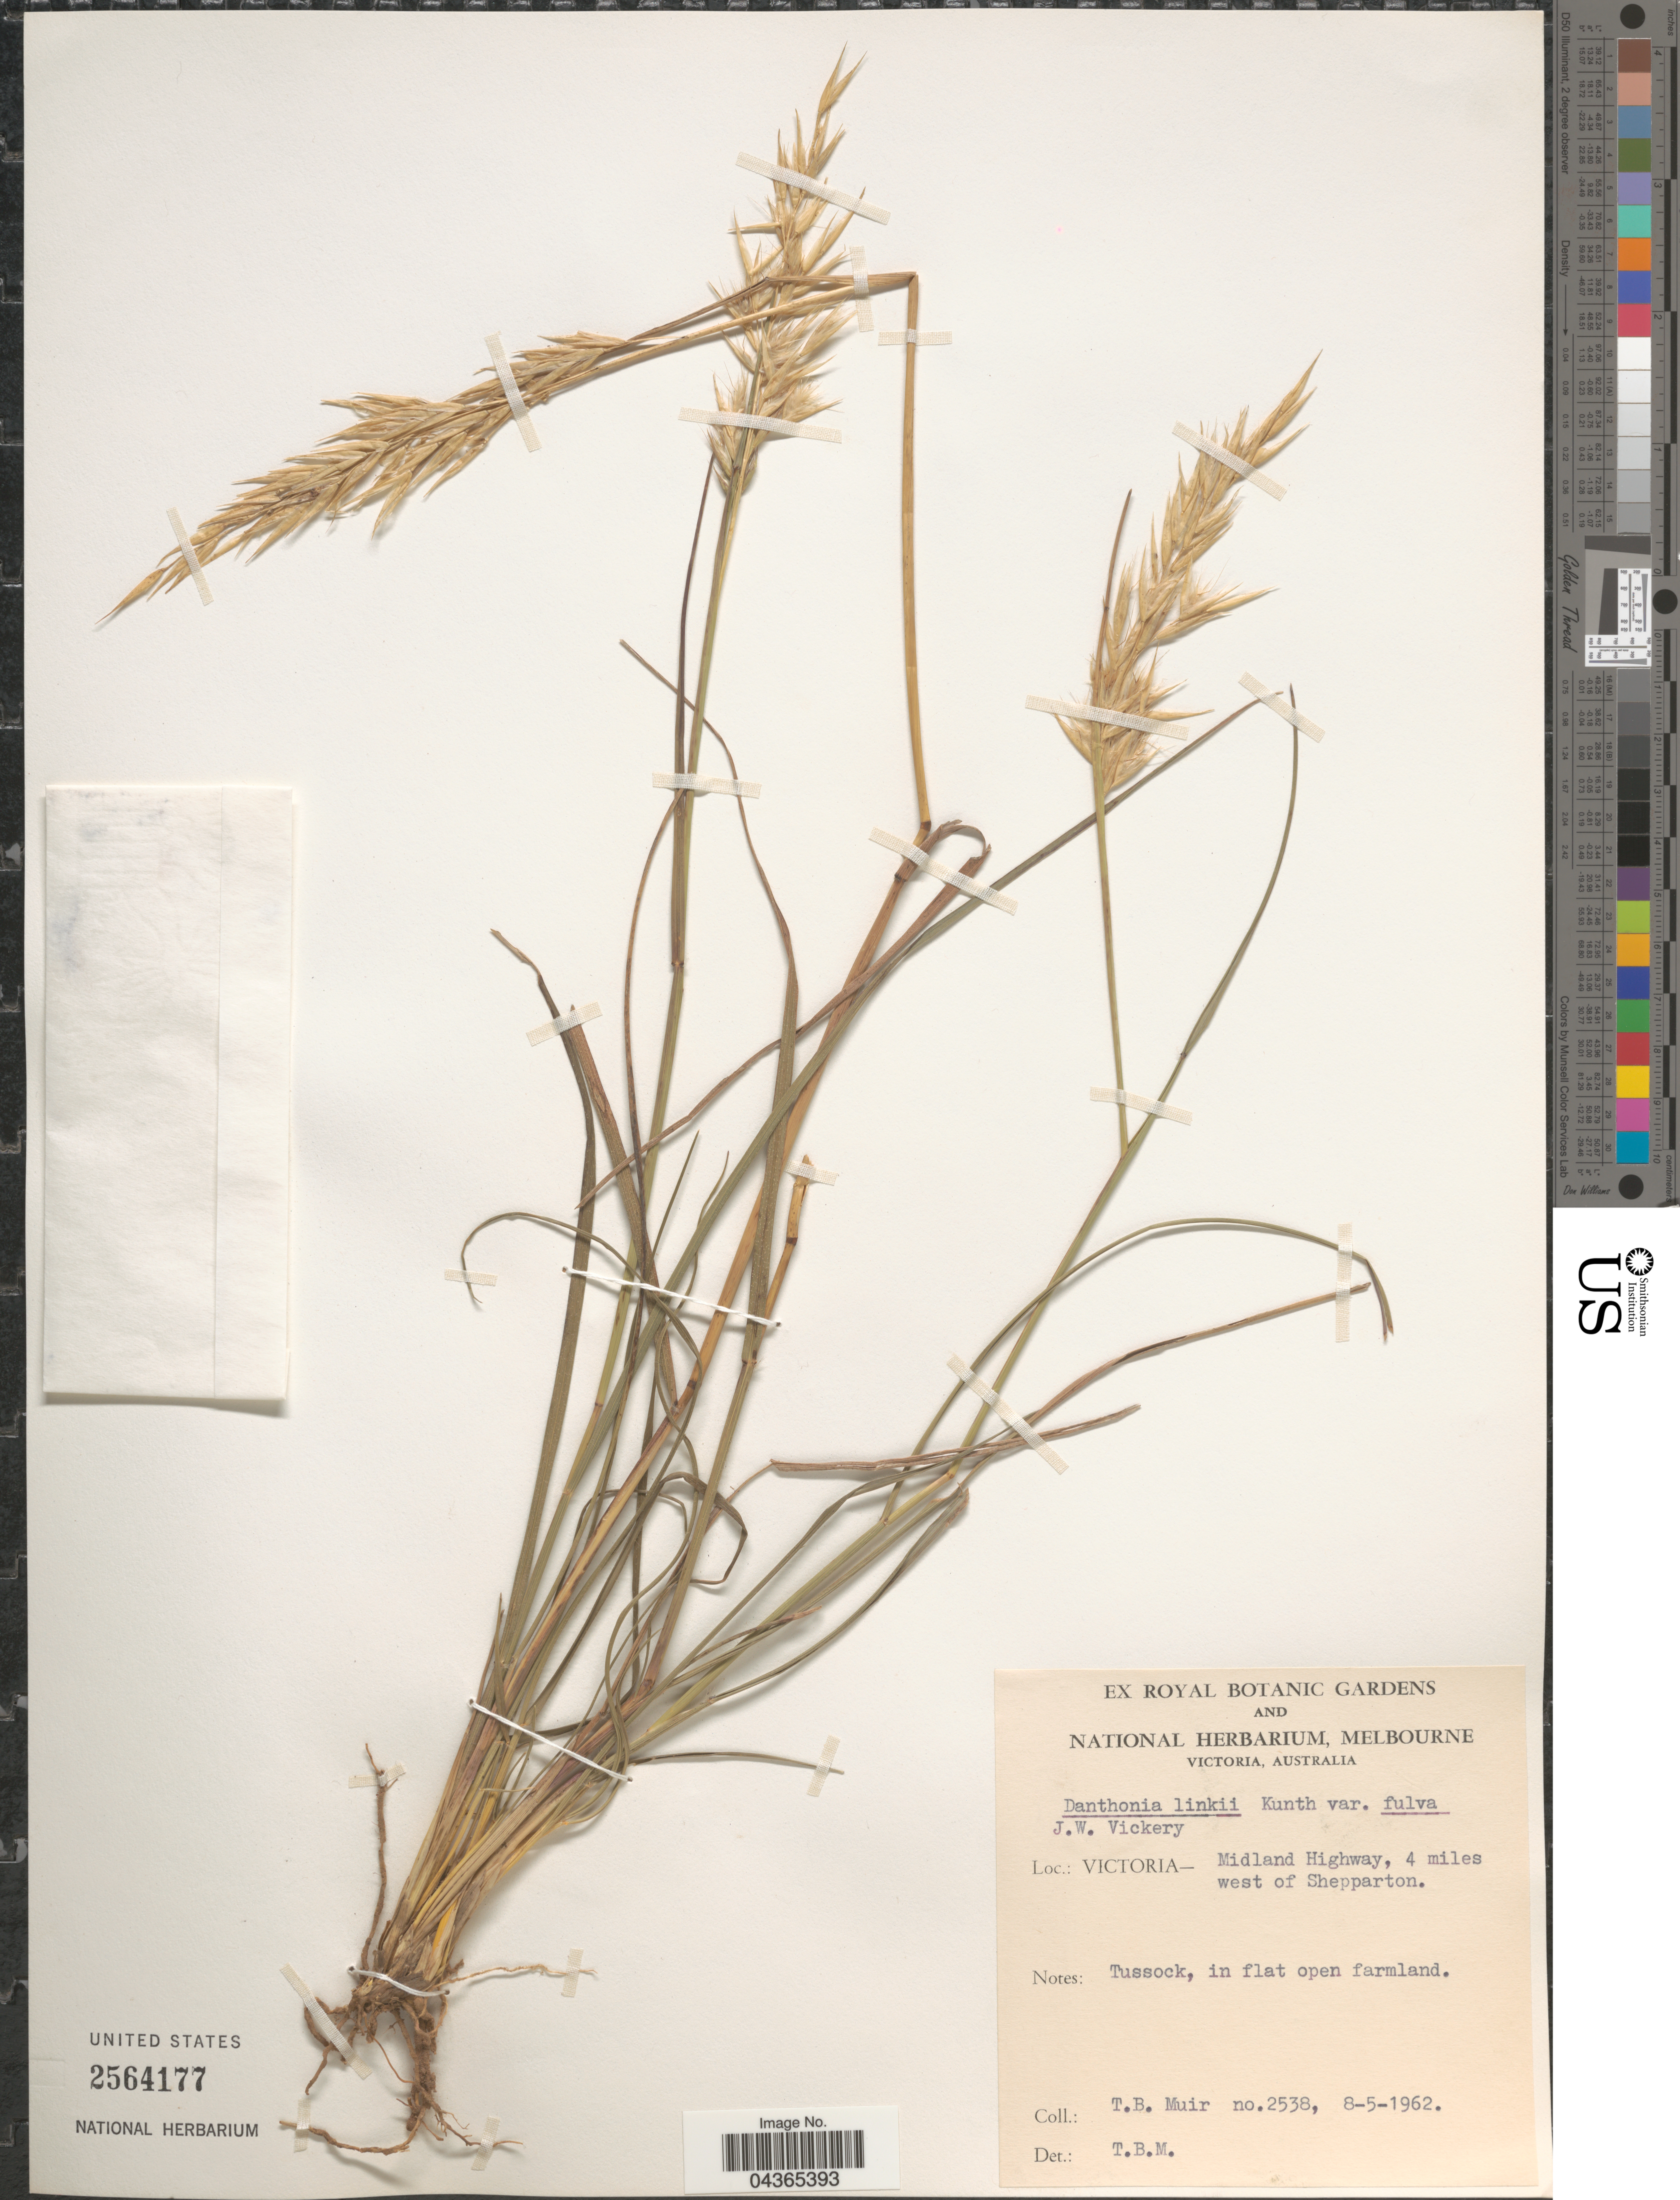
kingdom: Plantae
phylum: Tracheophyta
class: Liliopsida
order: Poales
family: Poaceae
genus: Rytidosperma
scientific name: Rytidosperma bipartitum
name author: (Link) A.M. Humphreys & H.P. Linder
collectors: T. Muir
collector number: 2538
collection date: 1962-05-08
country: Australia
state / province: Victoria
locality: Victoria - Midland Highway, 4 miles west of Shepparton. In flat open farmland.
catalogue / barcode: US 2564177